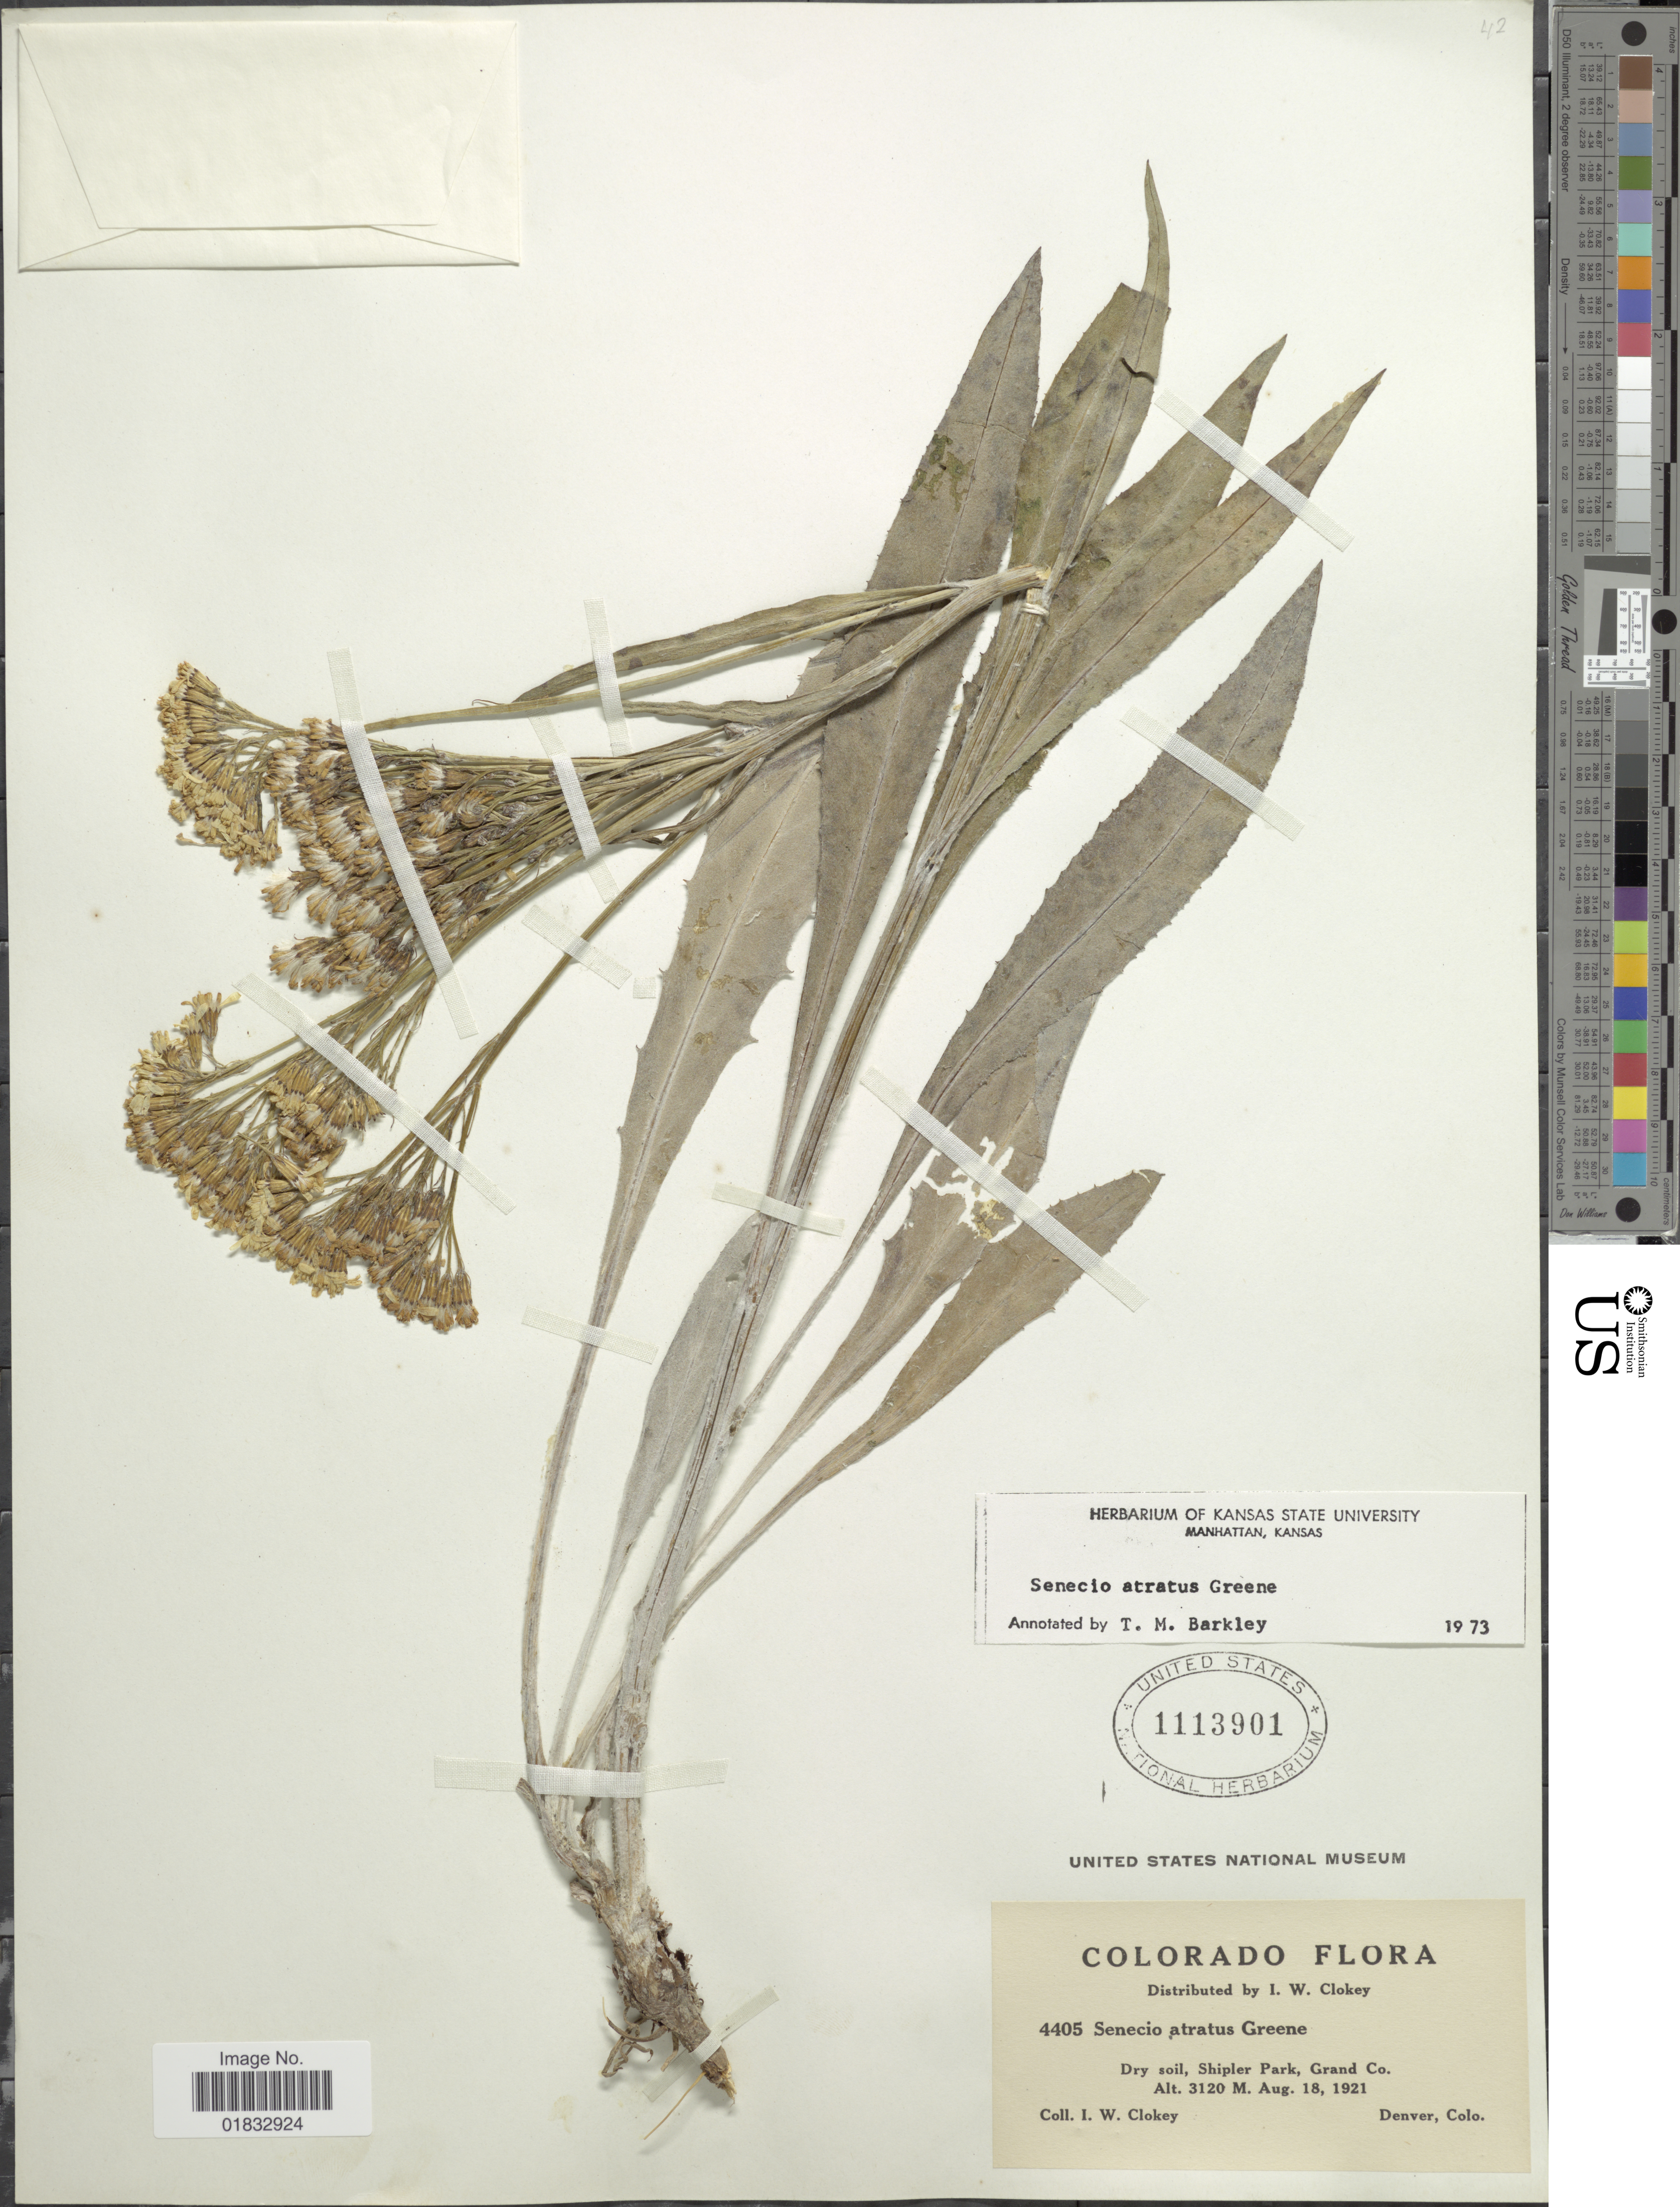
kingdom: Plantae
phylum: Tracheophyta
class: Magnoliopsida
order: Asterales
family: Asteraceae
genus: Senecio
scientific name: Senecio atratus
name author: Greene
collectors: I. W. Clokey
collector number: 4405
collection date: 1921-08-18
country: United States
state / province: Colorado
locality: Dry soil, Shipler Park, Grand Co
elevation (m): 3120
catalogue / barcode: US 1113901